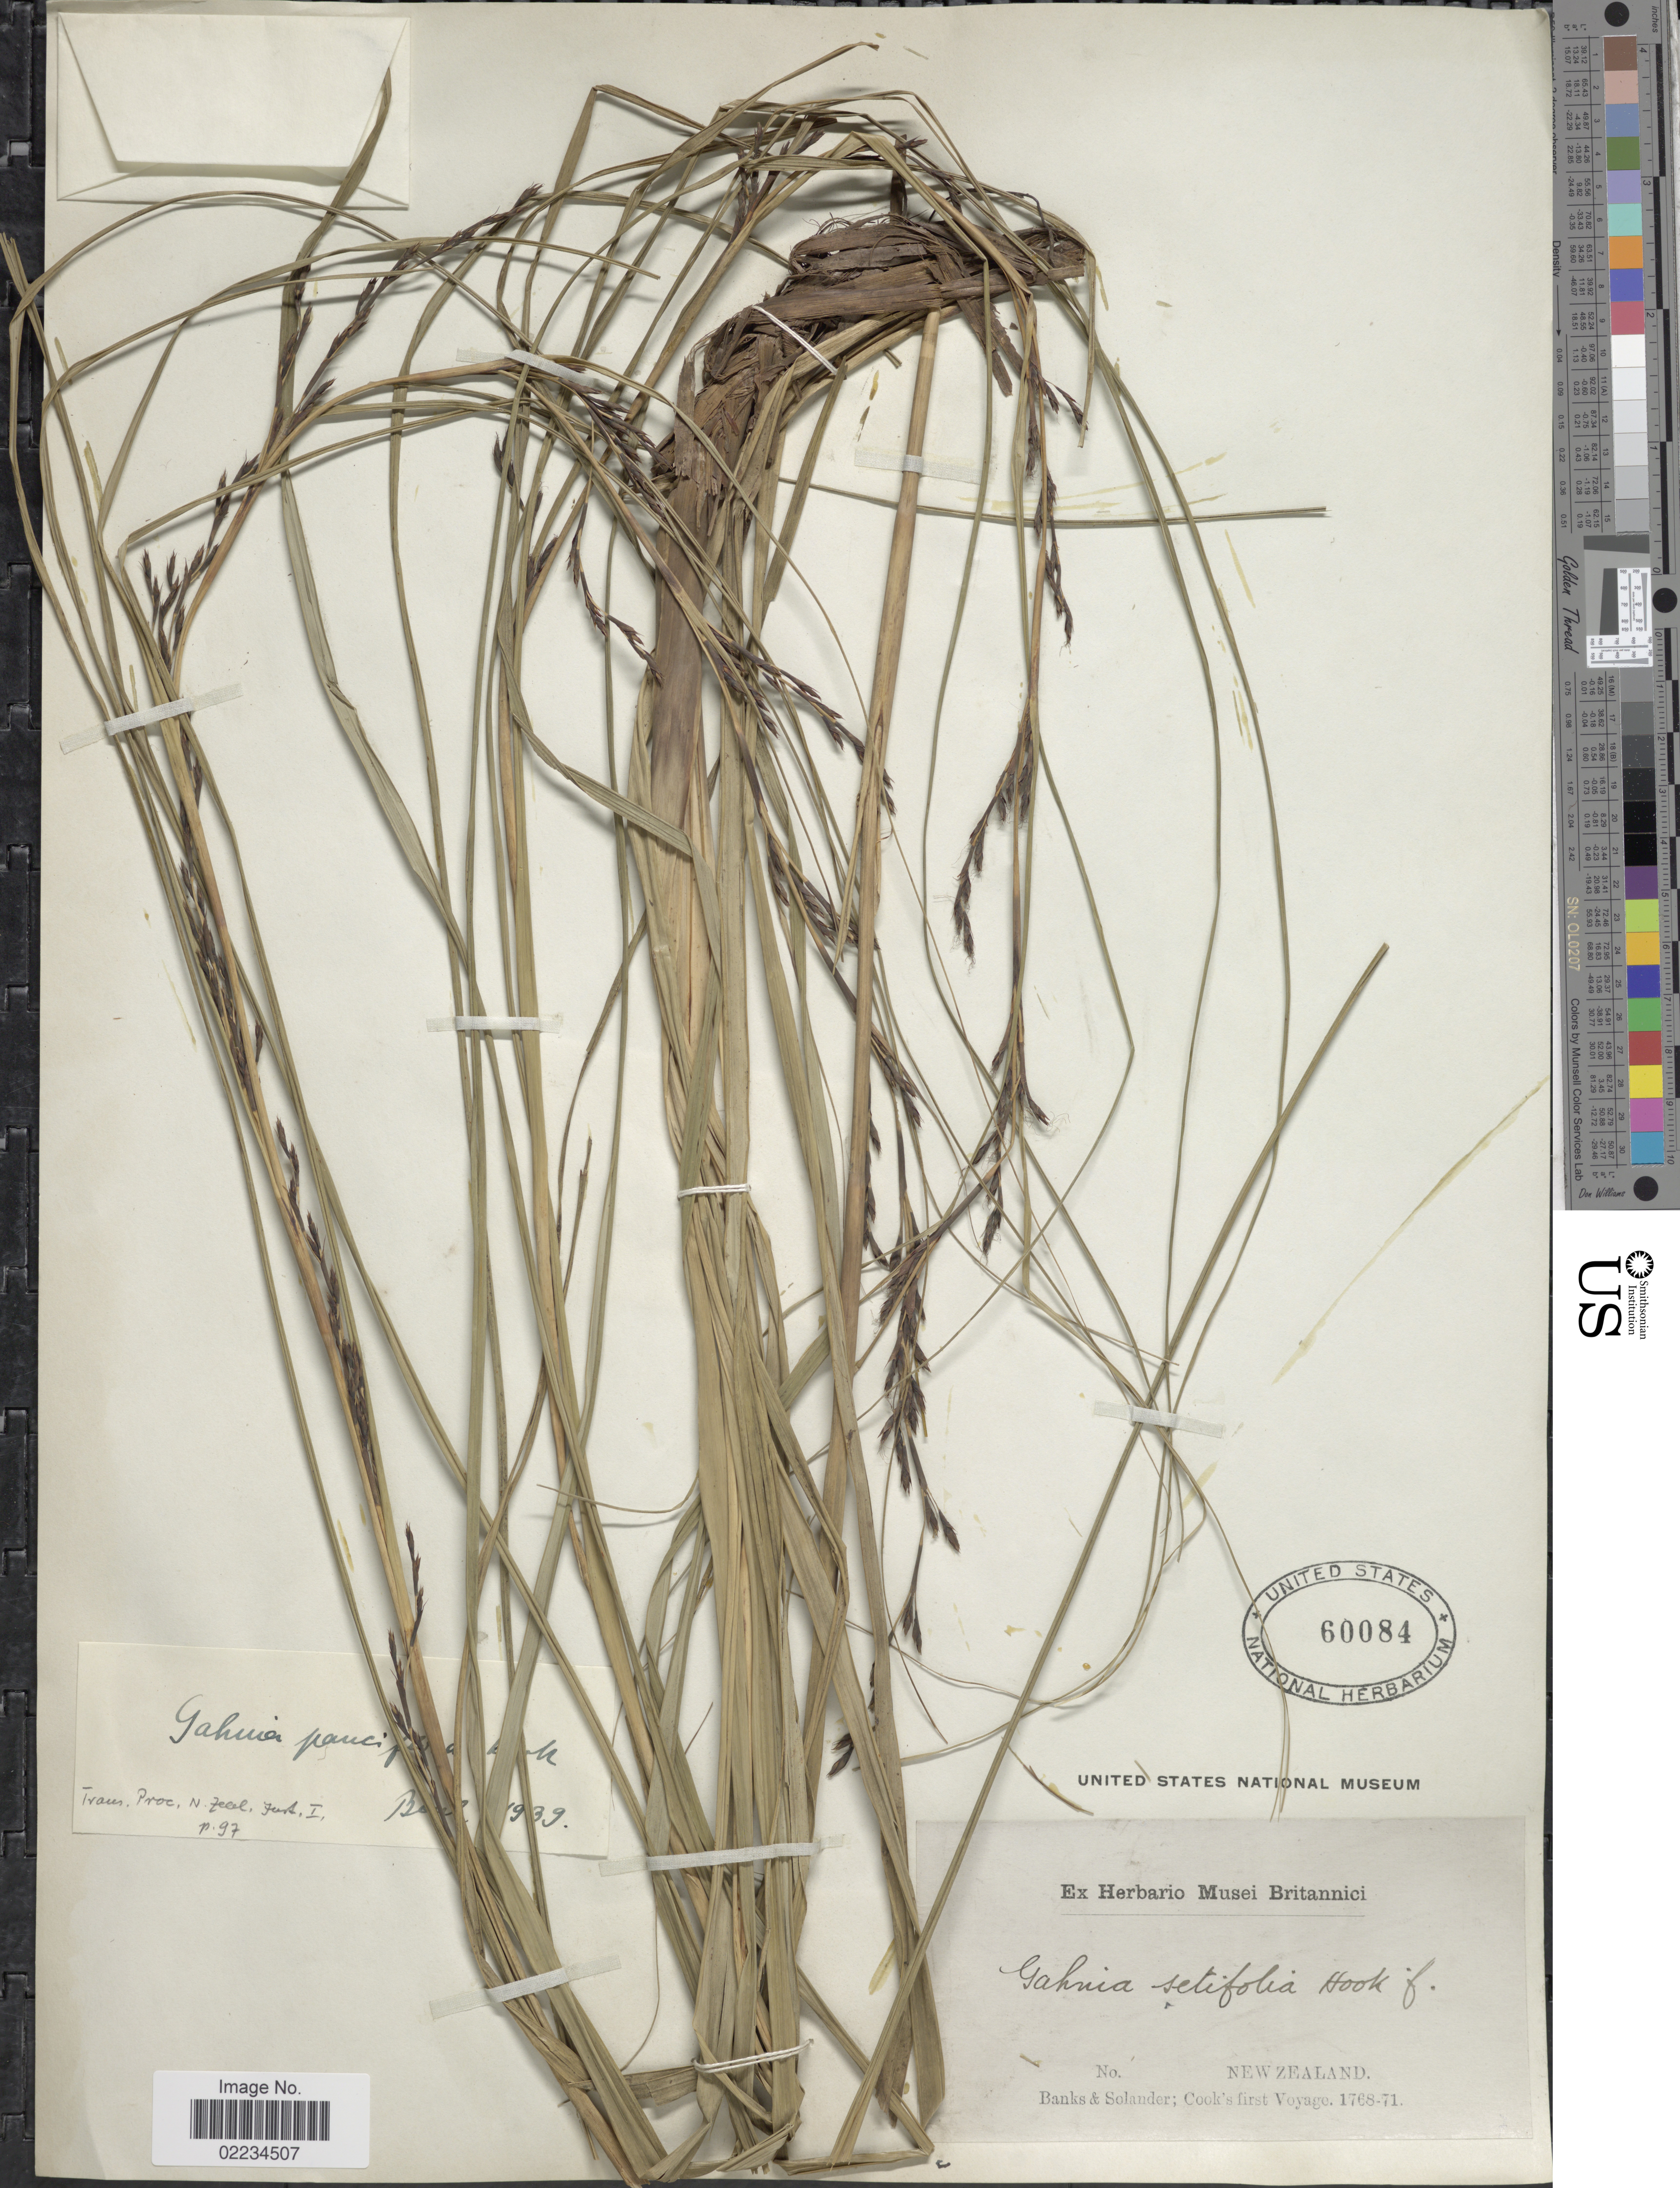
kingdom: Plantae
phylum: Tracheophyta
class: Liliopsida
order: Poales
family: Cyperaceae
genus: Gahnia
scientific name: Gahnia setifolia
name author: (A. Rich.) Hook. f.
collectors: -- Banks & -- Solander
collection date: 1768/1771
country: New Zealand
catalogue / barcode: US 60084